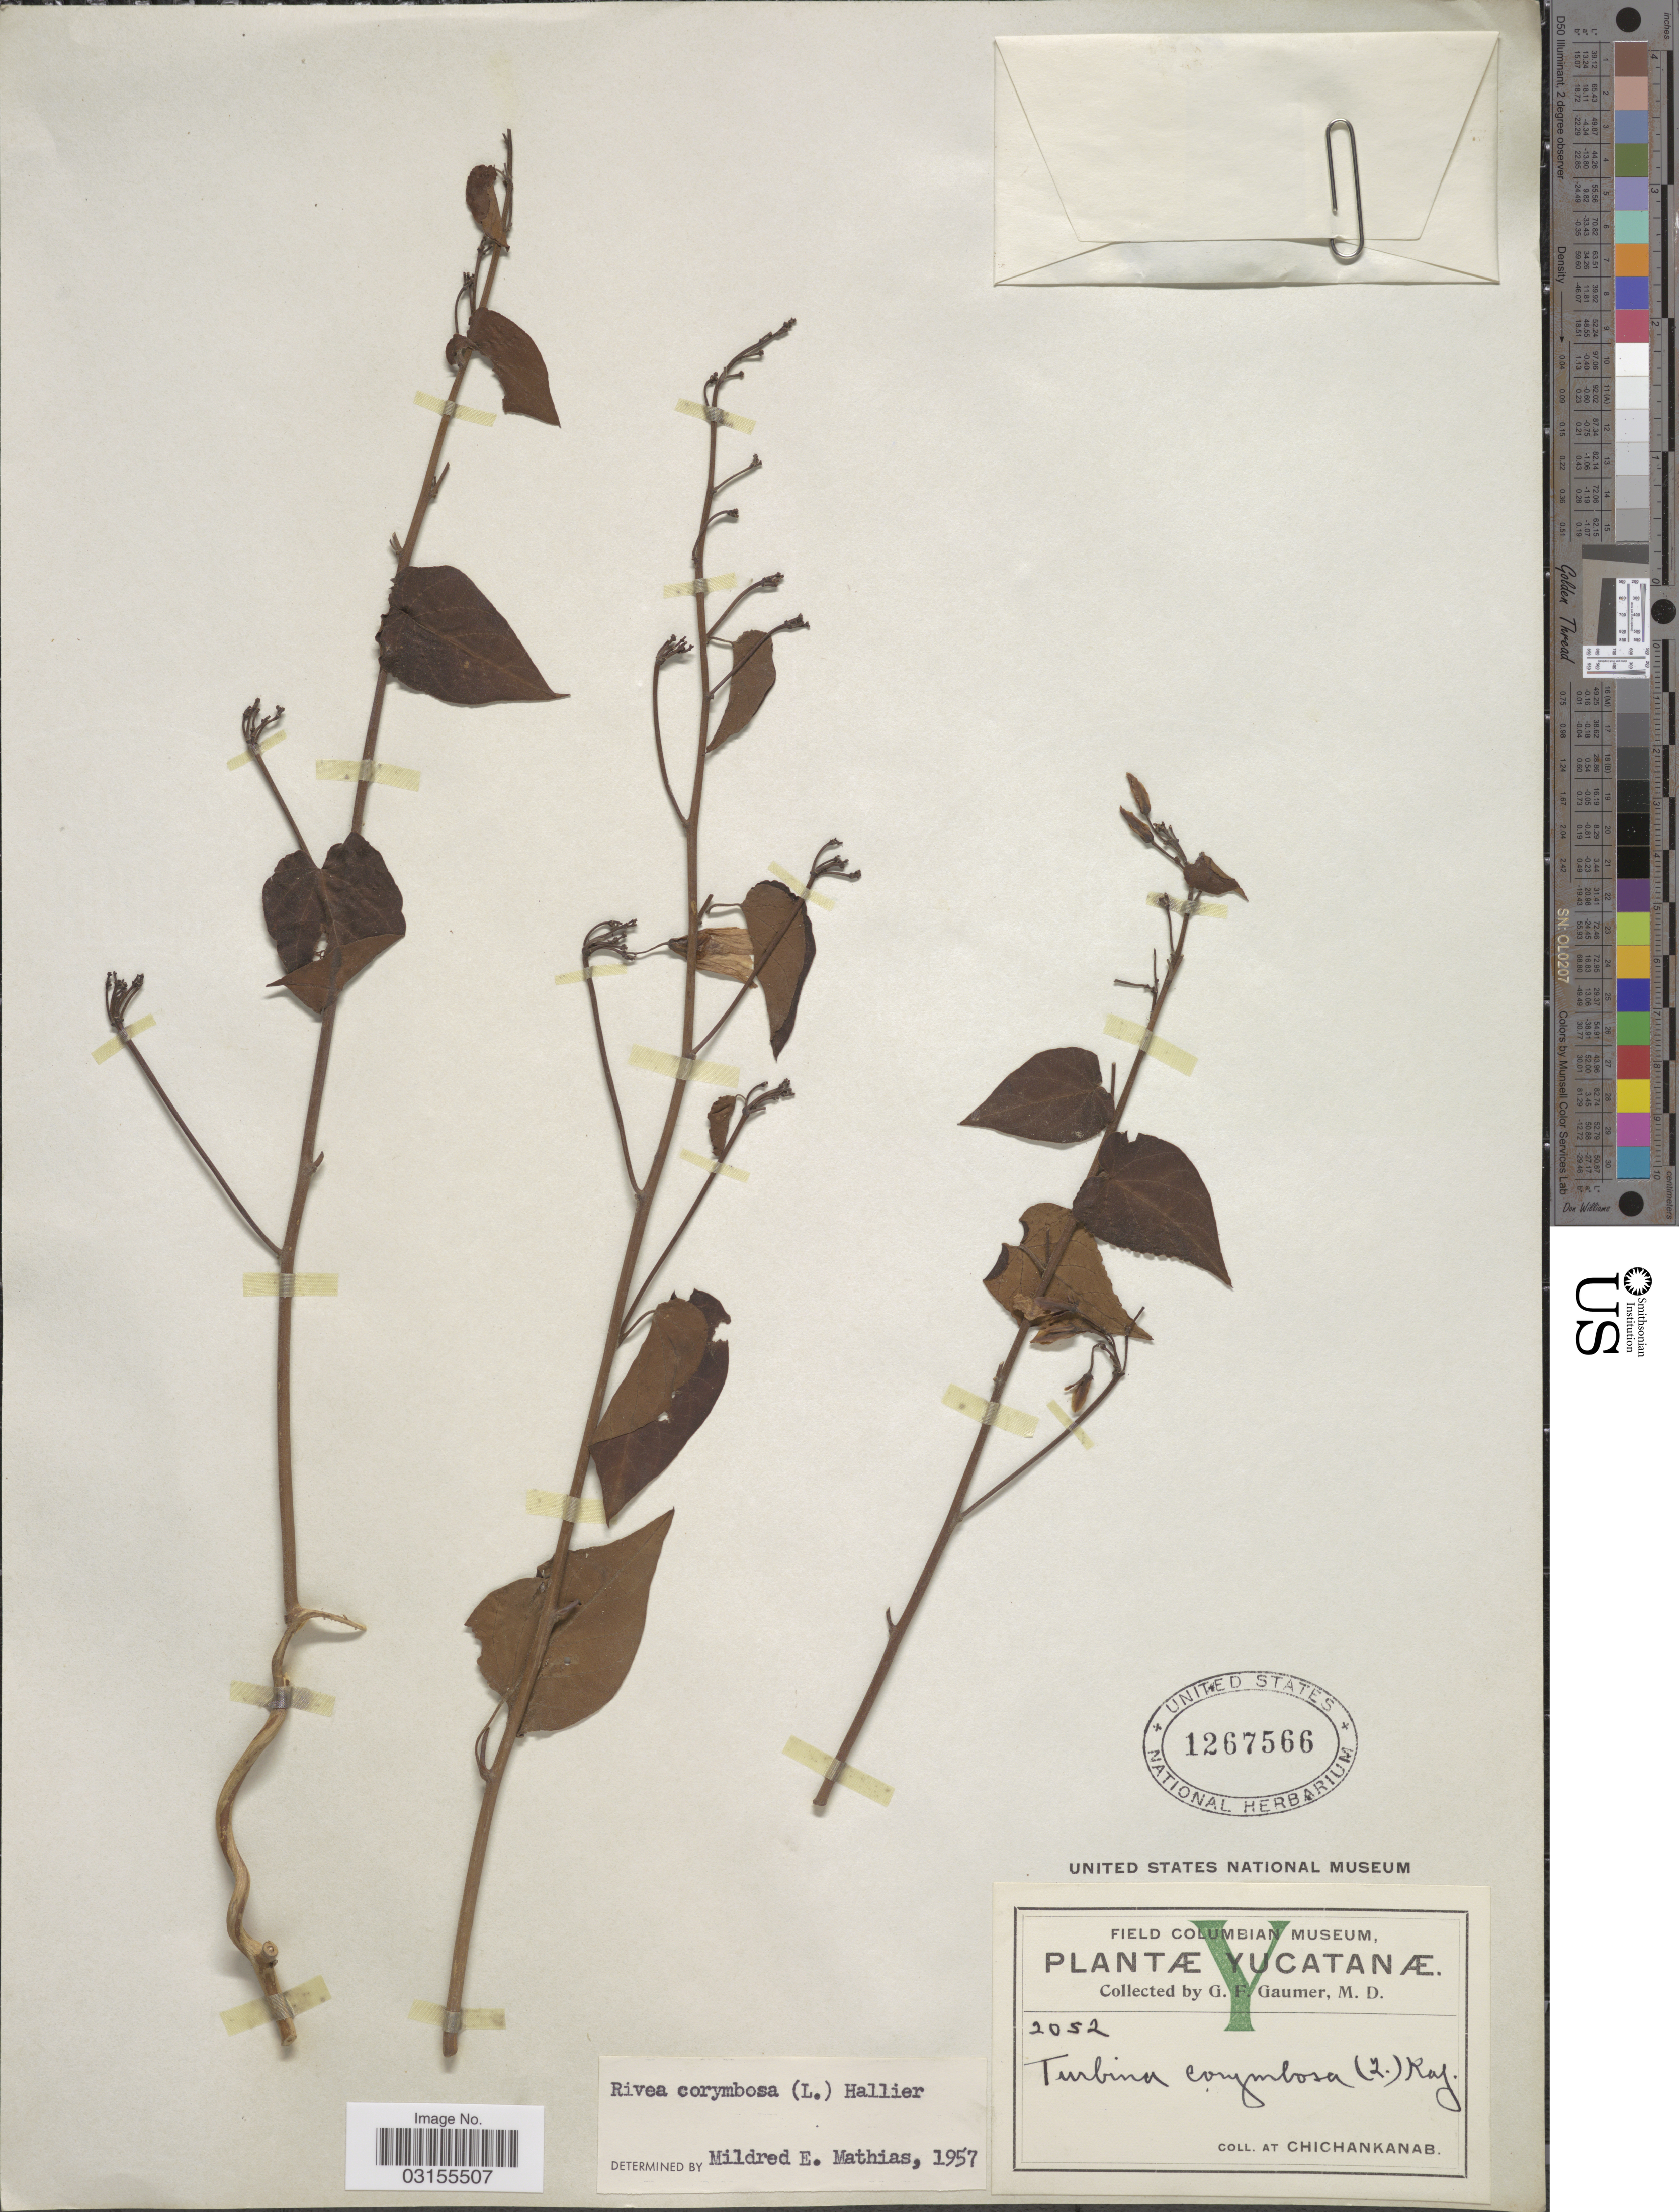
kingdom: Plantae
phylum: Tracheophyta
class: Magnoliopsida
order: Solanales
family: Convolvulaceae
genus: Turbina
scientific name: Turbina corymbosa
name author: (L.) Raf.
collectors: G. F. Gaumer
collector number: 2052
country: Mexico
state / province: Yucatán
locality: Yucatanae at Chichankanab.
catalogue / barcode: US 1267566